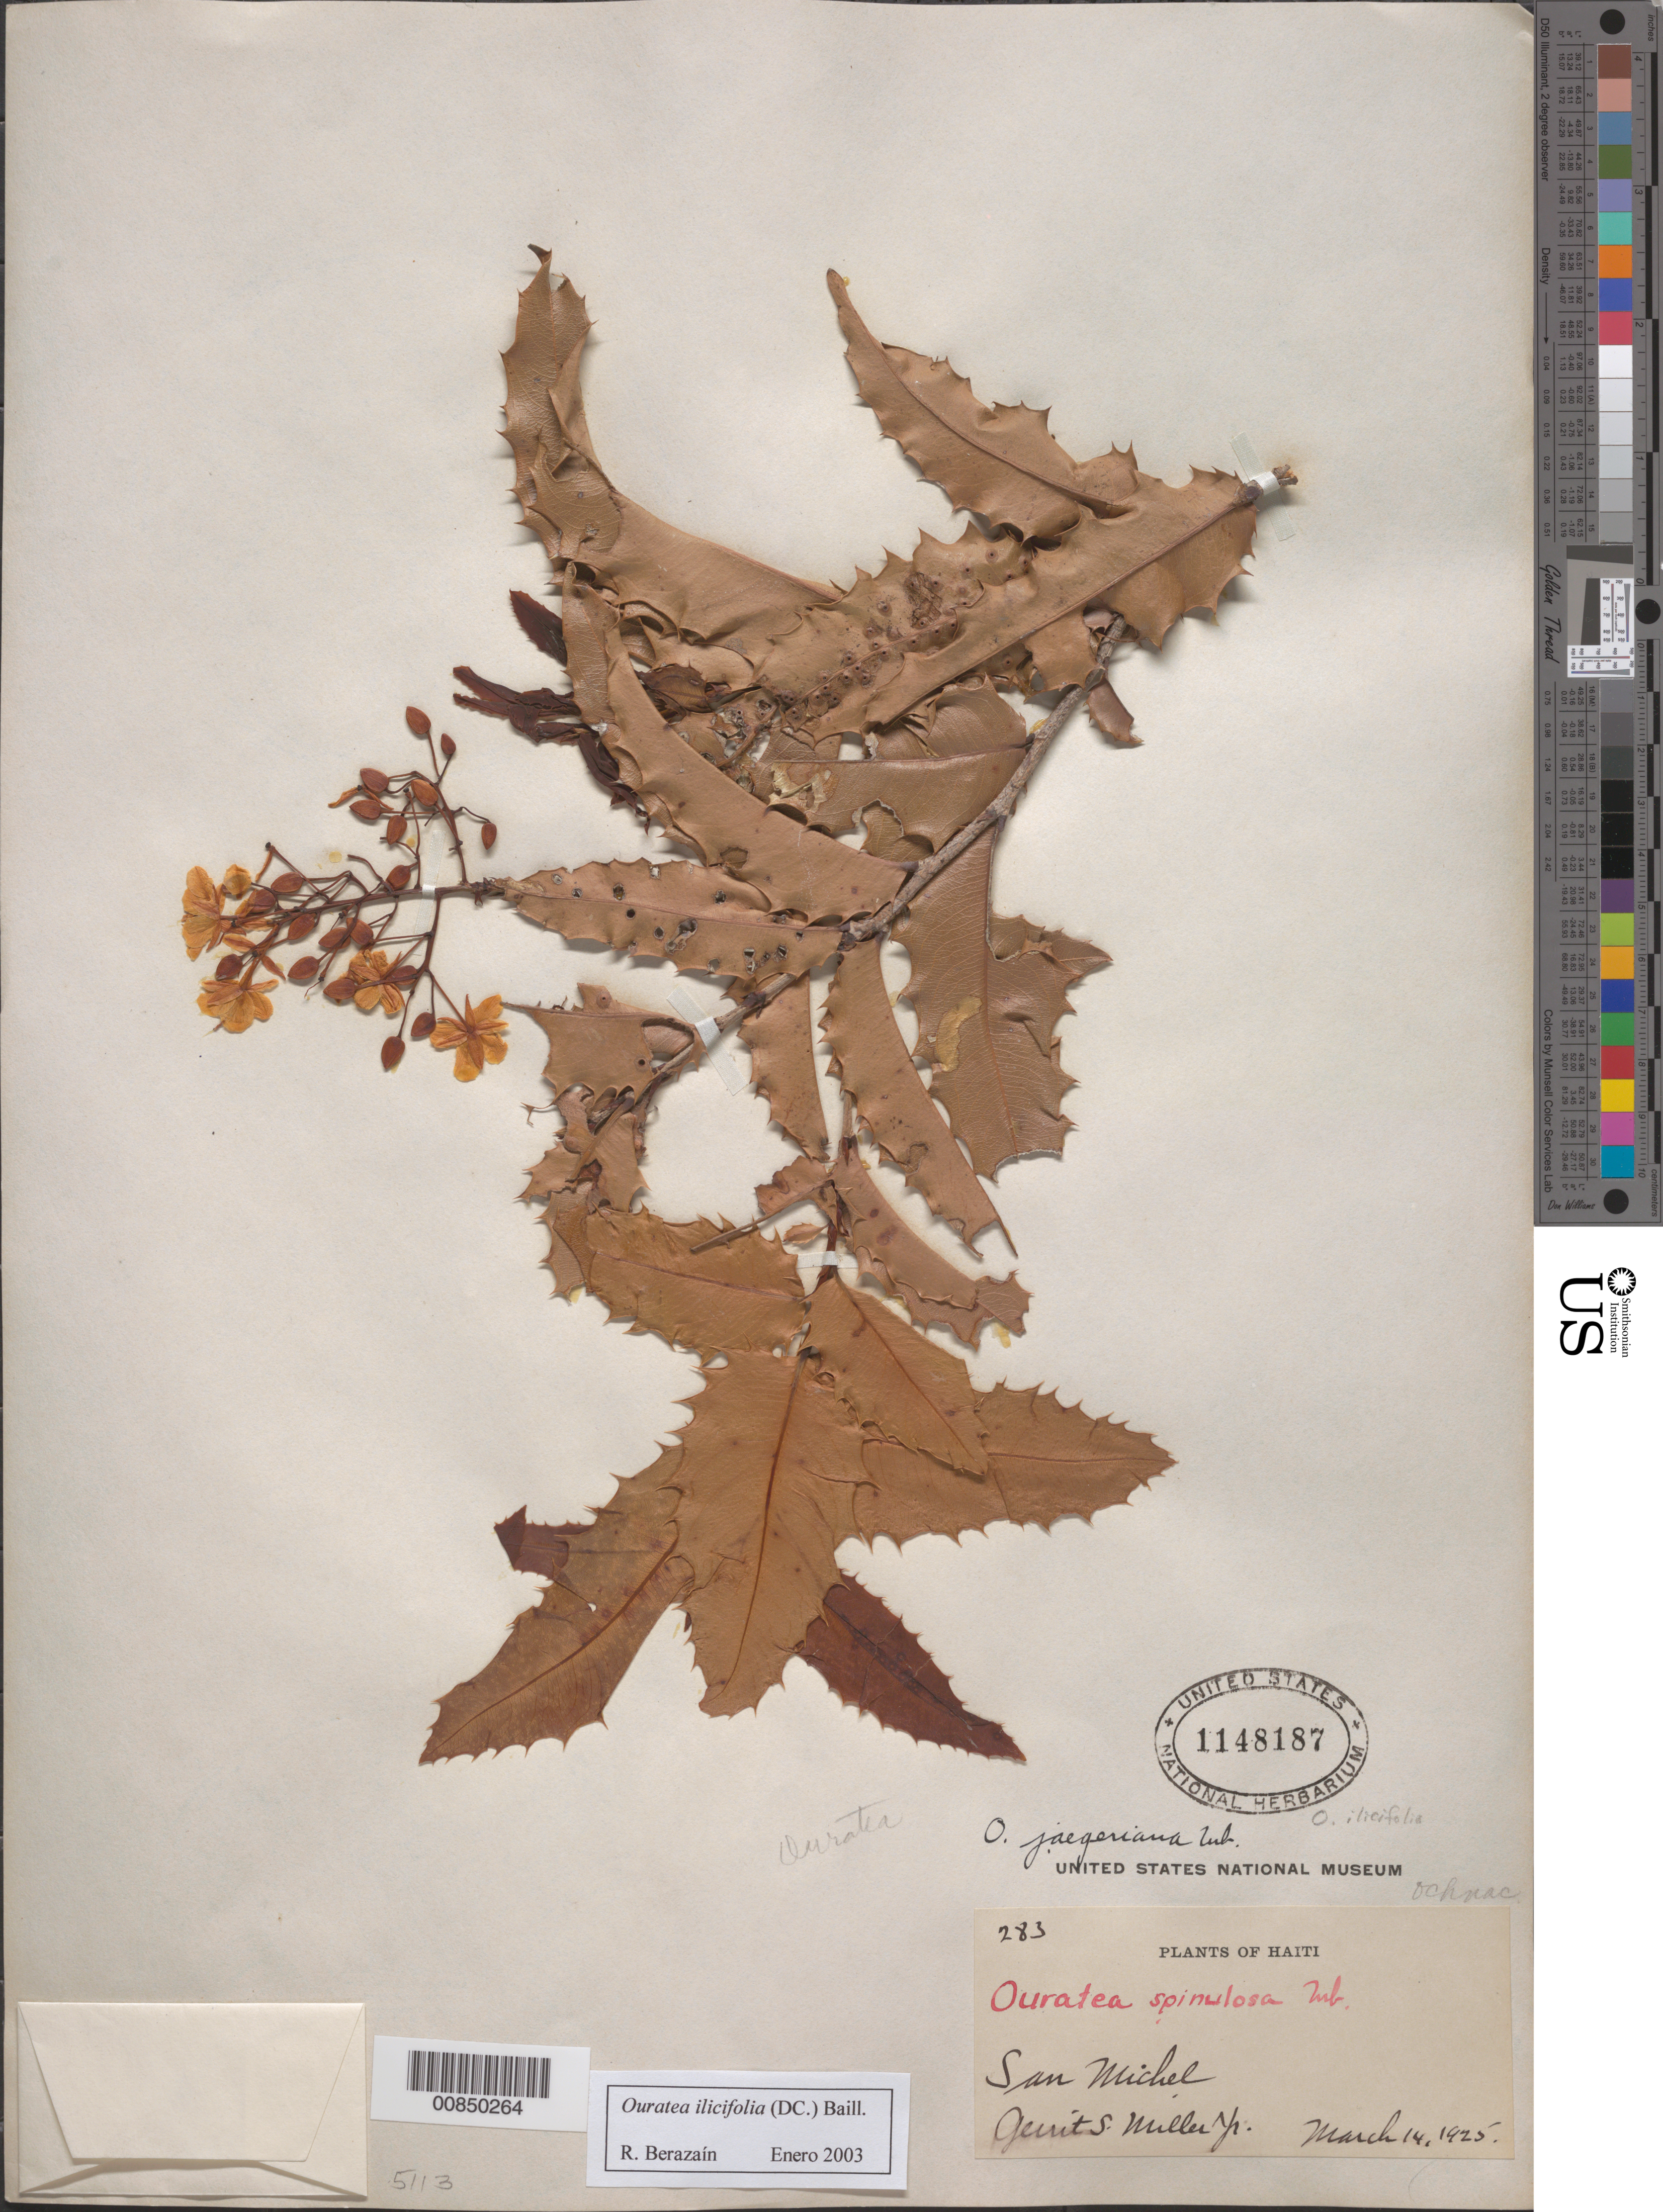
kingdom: Plantae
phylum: Tracheophyta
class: Magnoliopsida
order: Malpighiales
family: Ochnaceae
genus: Ouratea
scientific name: Ouratea ilicifolia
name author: (DC.) Baill.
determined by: Berazaín, R.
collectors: G. S. Miller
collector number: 283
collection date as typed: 14 Mar 1925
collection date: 1925-03-14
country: Haiti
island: Hispaniola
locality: San Michel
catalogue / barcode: US 1148187